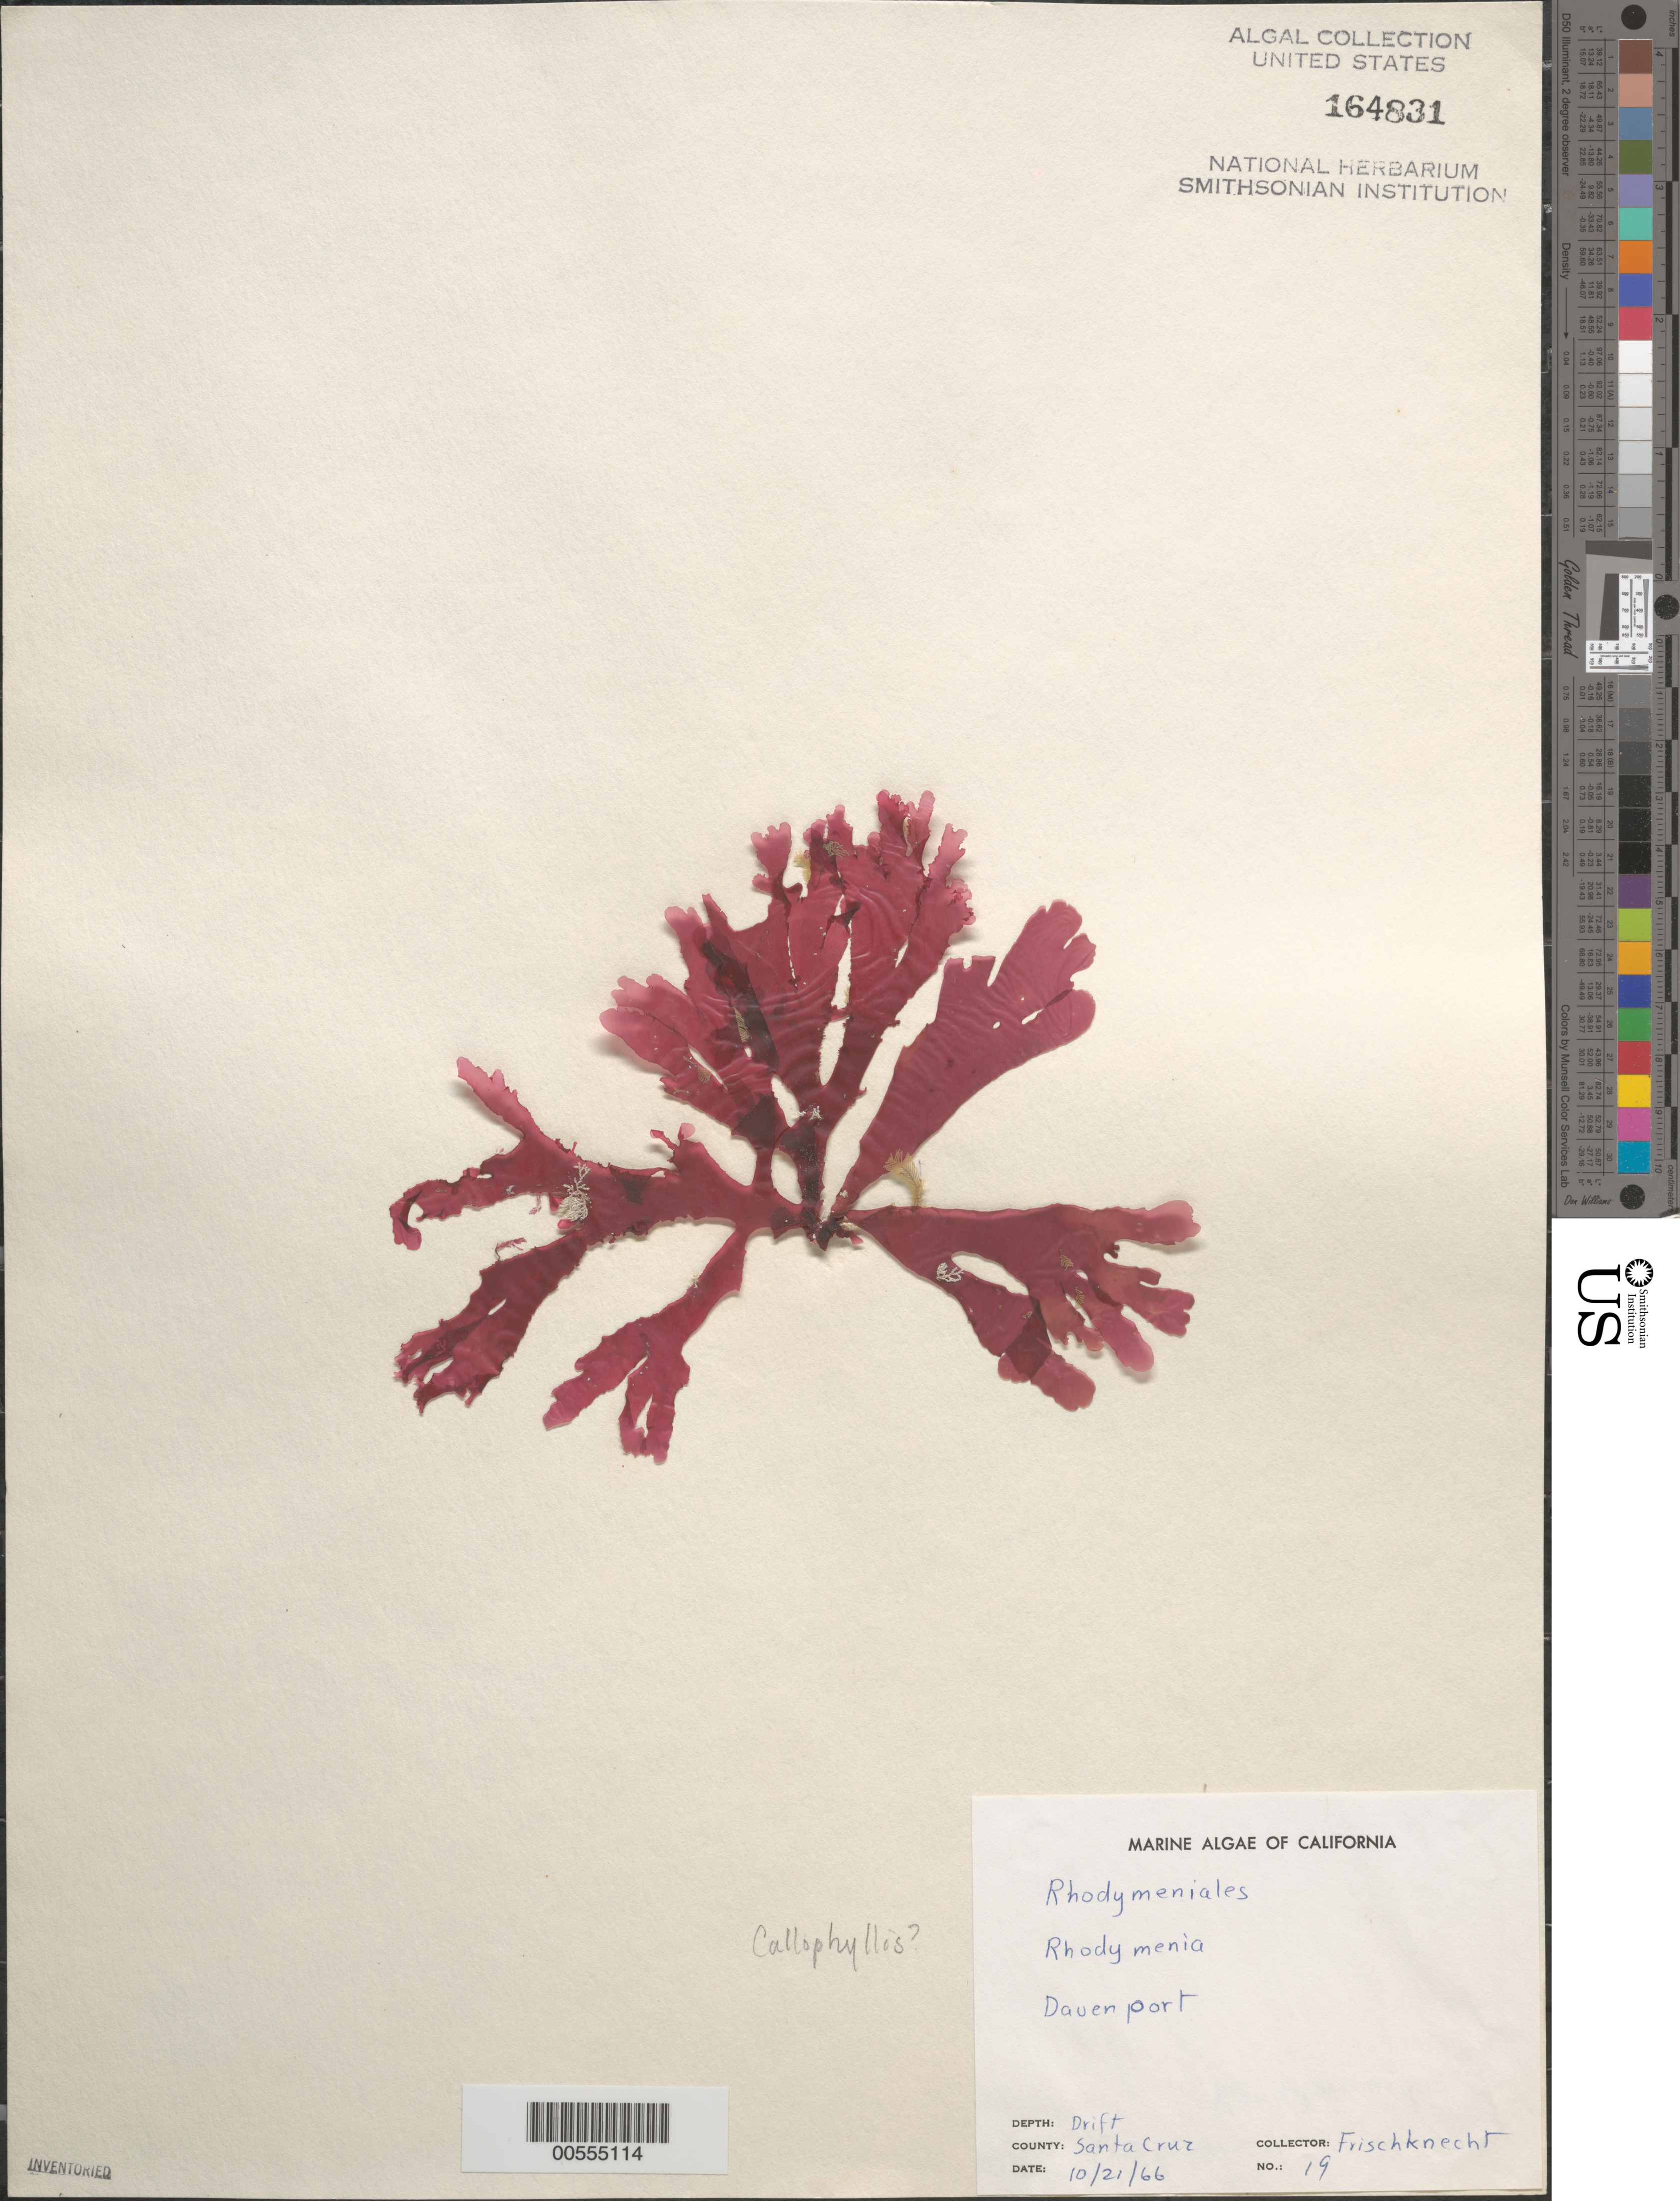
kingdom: Plantae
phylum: Rhodophyta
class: Florideophyceae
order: Gigartinales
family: Kallymeniaceae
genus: Callophyllis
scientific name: Callophyllis violacea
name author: J. Agardh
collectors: -. Frischknecht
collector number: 19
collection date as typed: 21 Oct 1966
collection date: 1966-10-21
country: United States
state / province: California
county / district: Santa Cruz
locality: Davenport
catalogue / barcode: US 164831